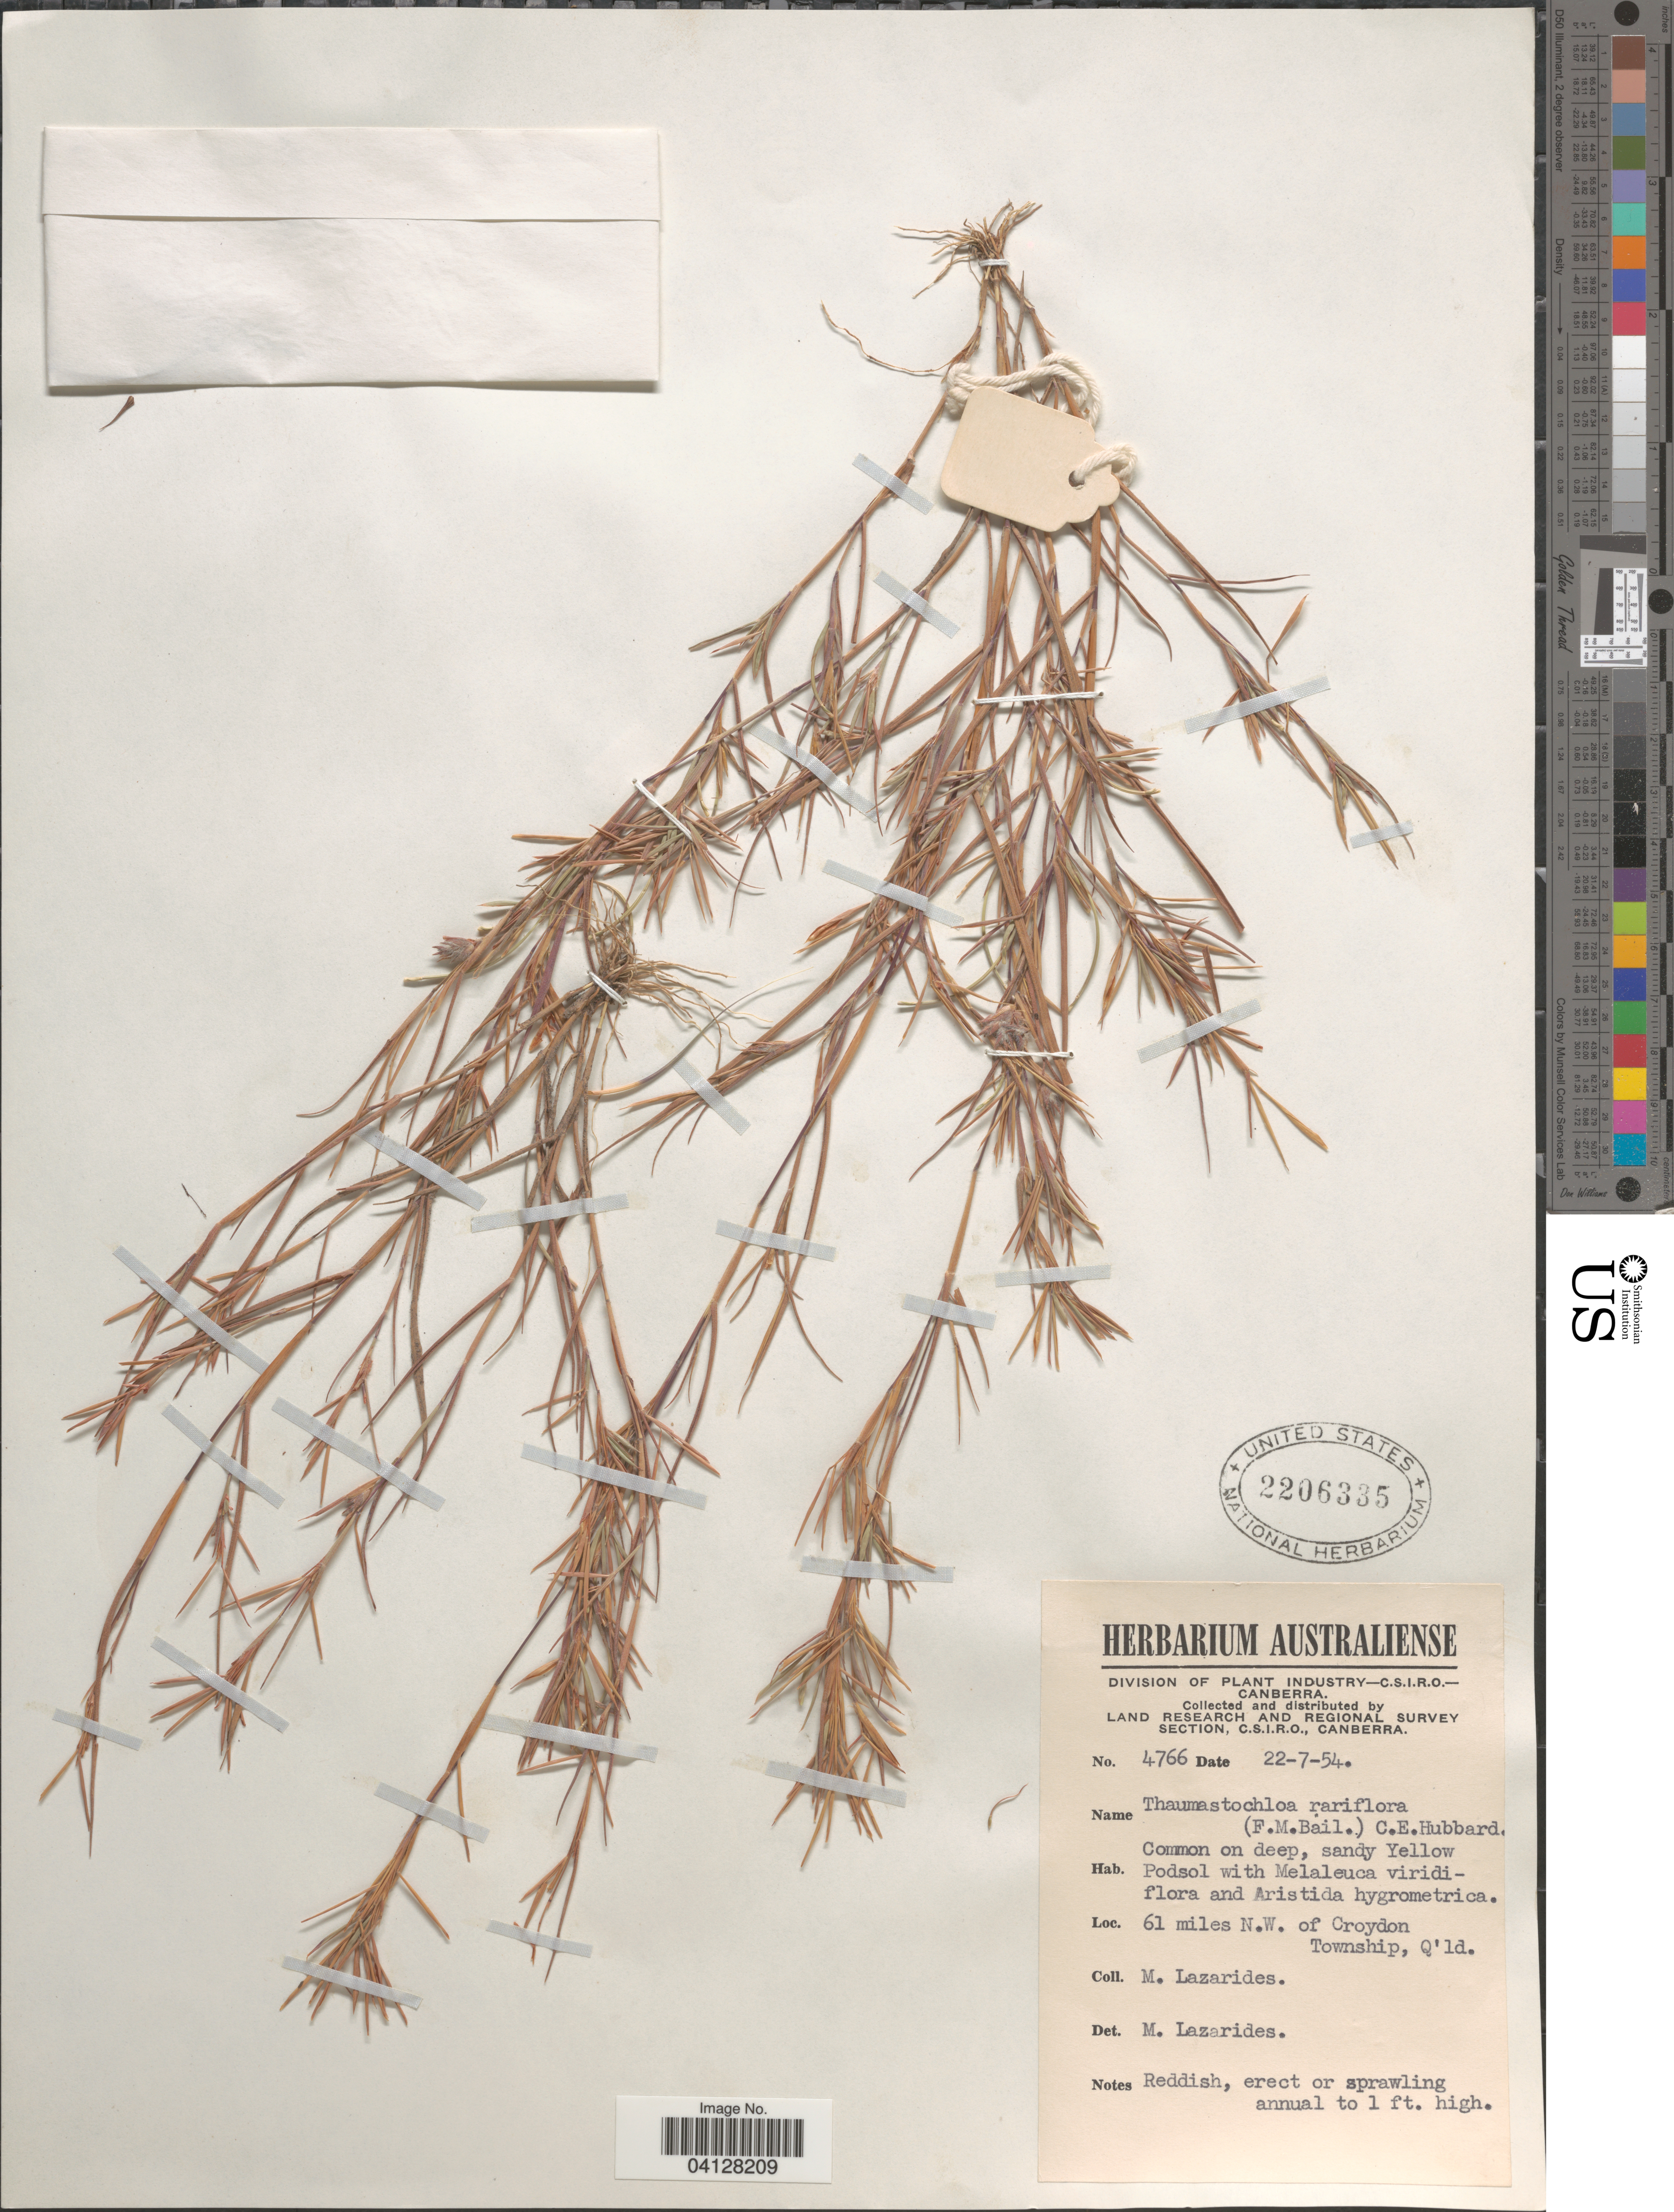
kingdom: Plantae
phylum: Tracheophyta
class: Liliopsida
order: Poales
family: Poaceae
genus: Thaumastochloa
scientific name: Thaumastochloa rariflora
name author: (F.M. Bailey) C.E. Hubb.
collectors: M. Lazarides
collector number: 4766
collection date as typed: Transcribed d/m/y: 22/7/54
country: Australia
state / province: Queensland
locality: Land Research and Regional Survey. 61 miles N.W. of Croydon Township.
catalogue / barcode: US 2206335